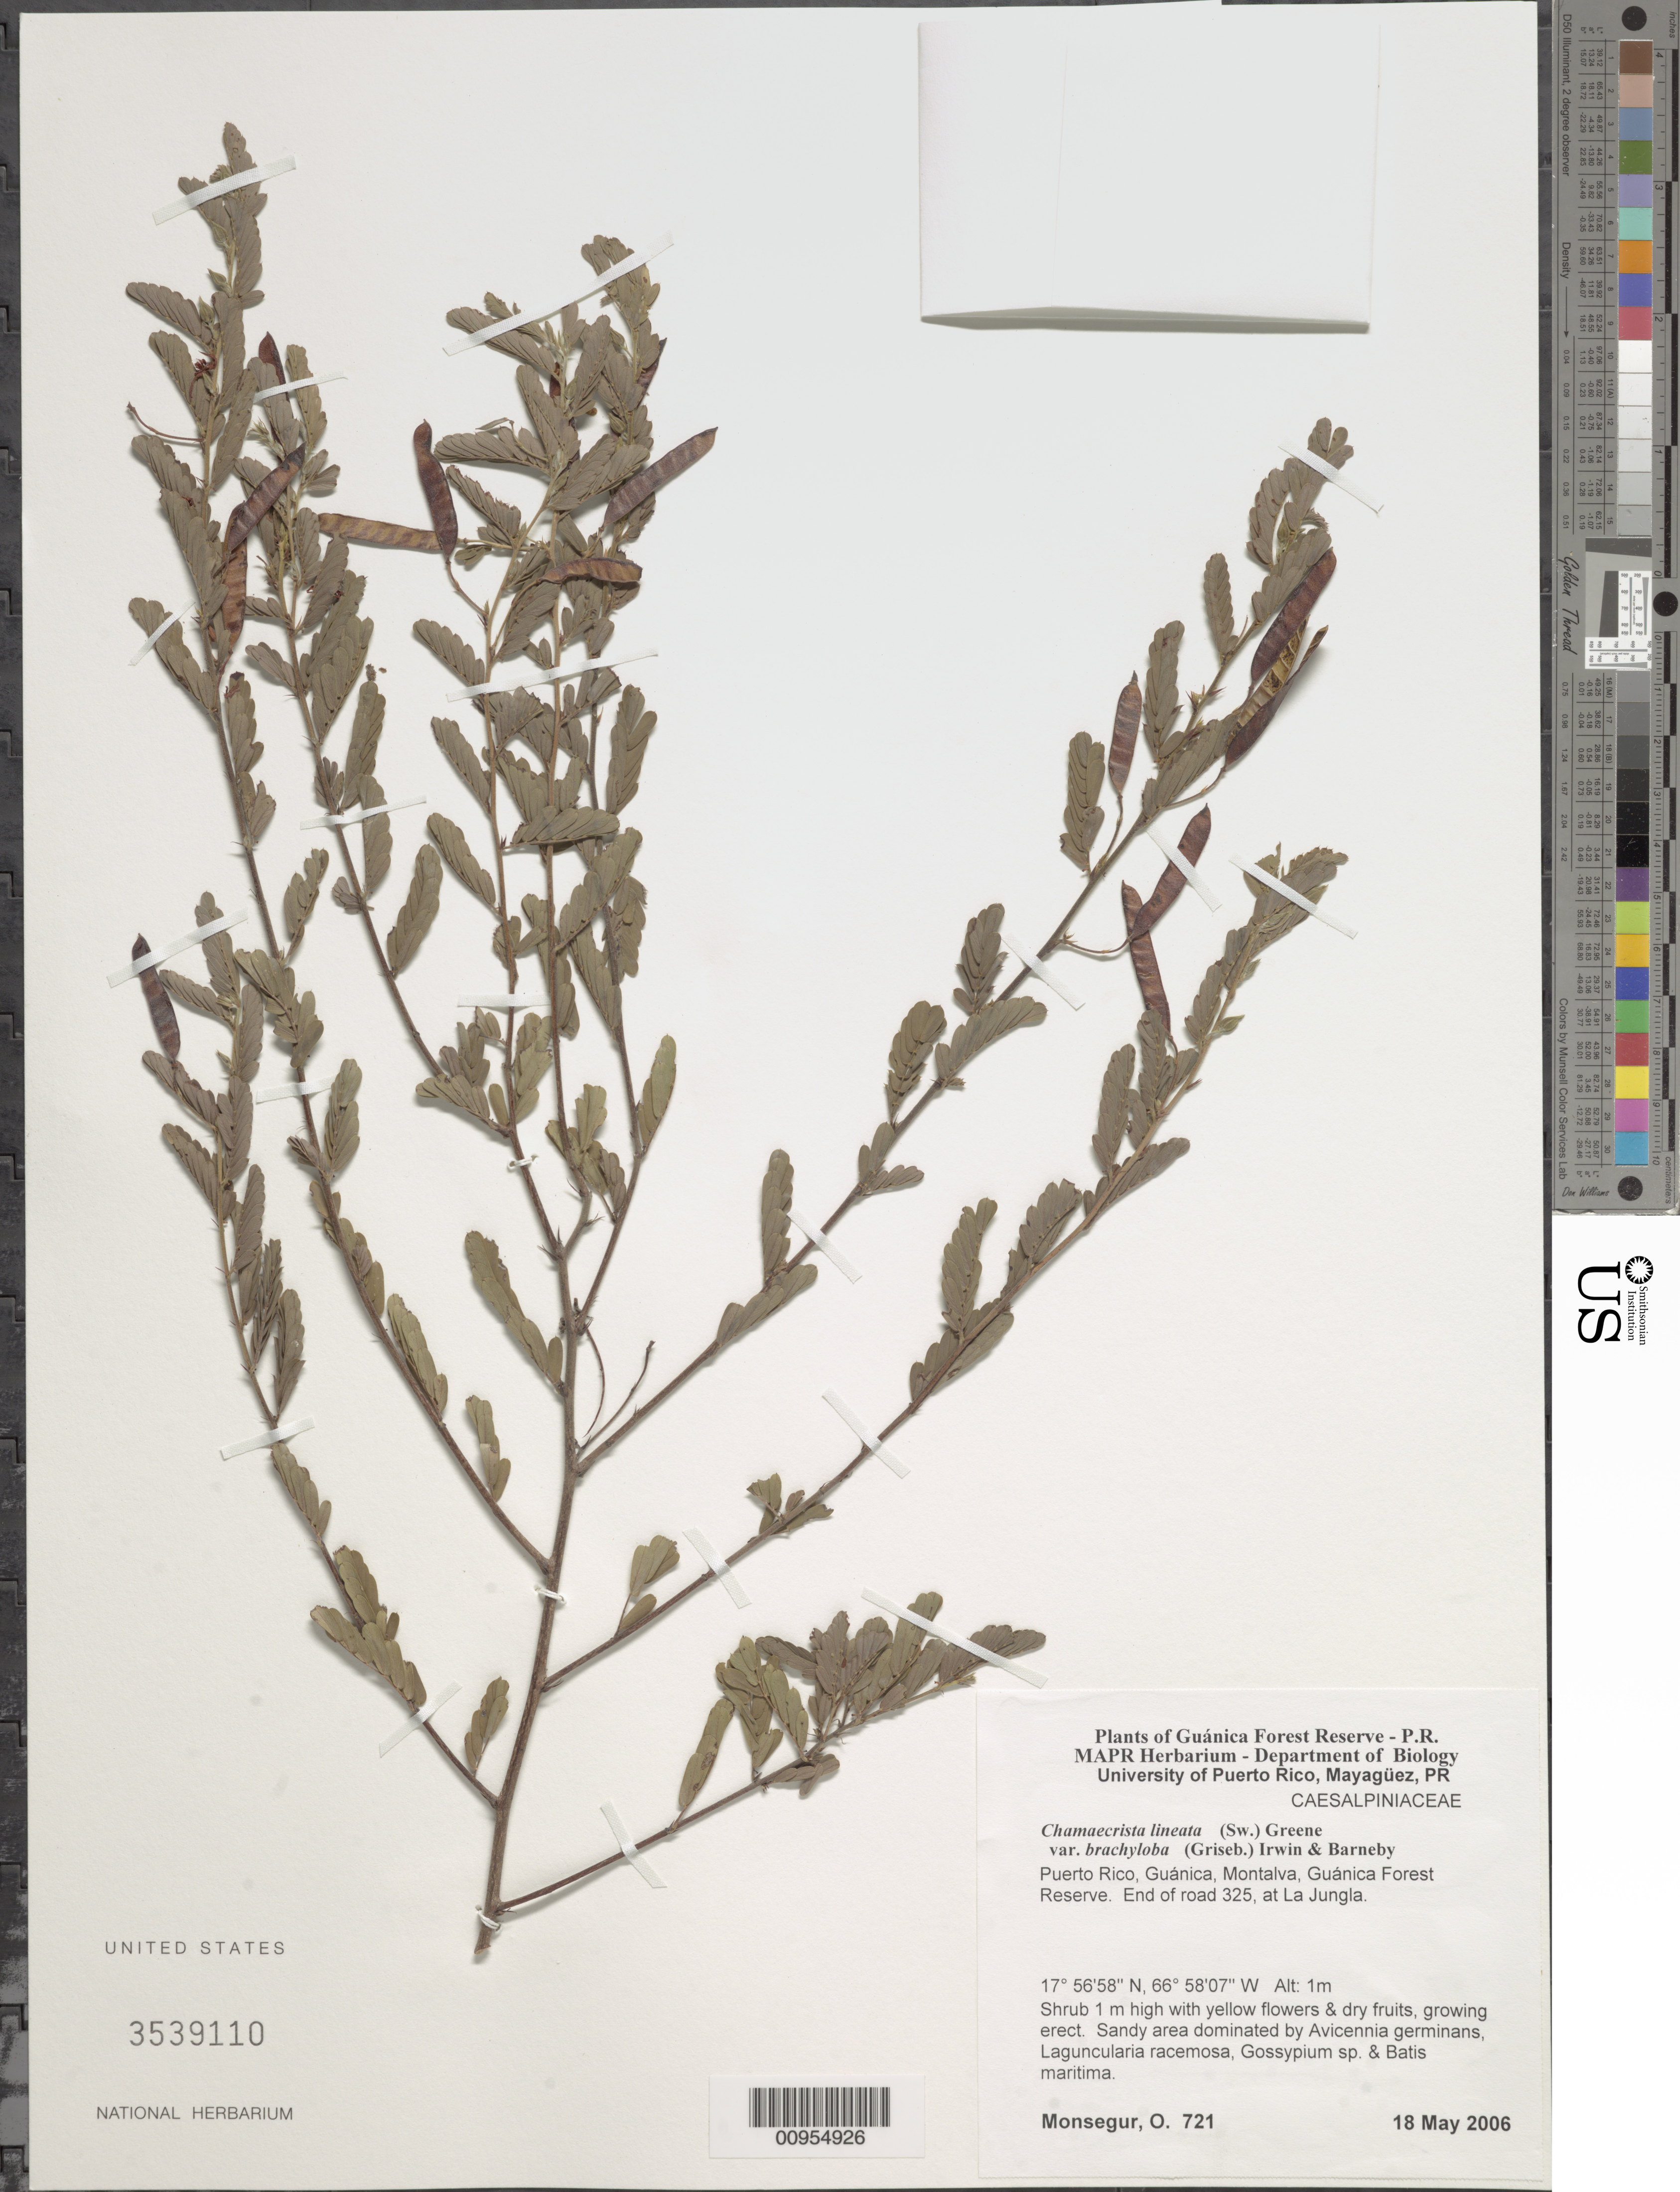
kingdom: Plantae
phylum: Tracheophyta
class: Magnoliopsida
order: Fabales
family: Fabaceae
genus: Chamaecrista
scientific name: Chamaecrista lineata var. brachyloba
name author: (Griseb.) H.S. Irwin & Barneby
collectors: O. Monsegur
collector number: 721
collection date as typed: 18 May 2006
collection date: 2006-05-18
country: Puerto Rico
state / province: Guánica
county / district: Montalva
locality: Guánica Forest Reserve. End of road 325, at La Jungla.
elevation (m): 1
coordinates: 17.56583, 66.58067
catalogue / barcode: US 3539110